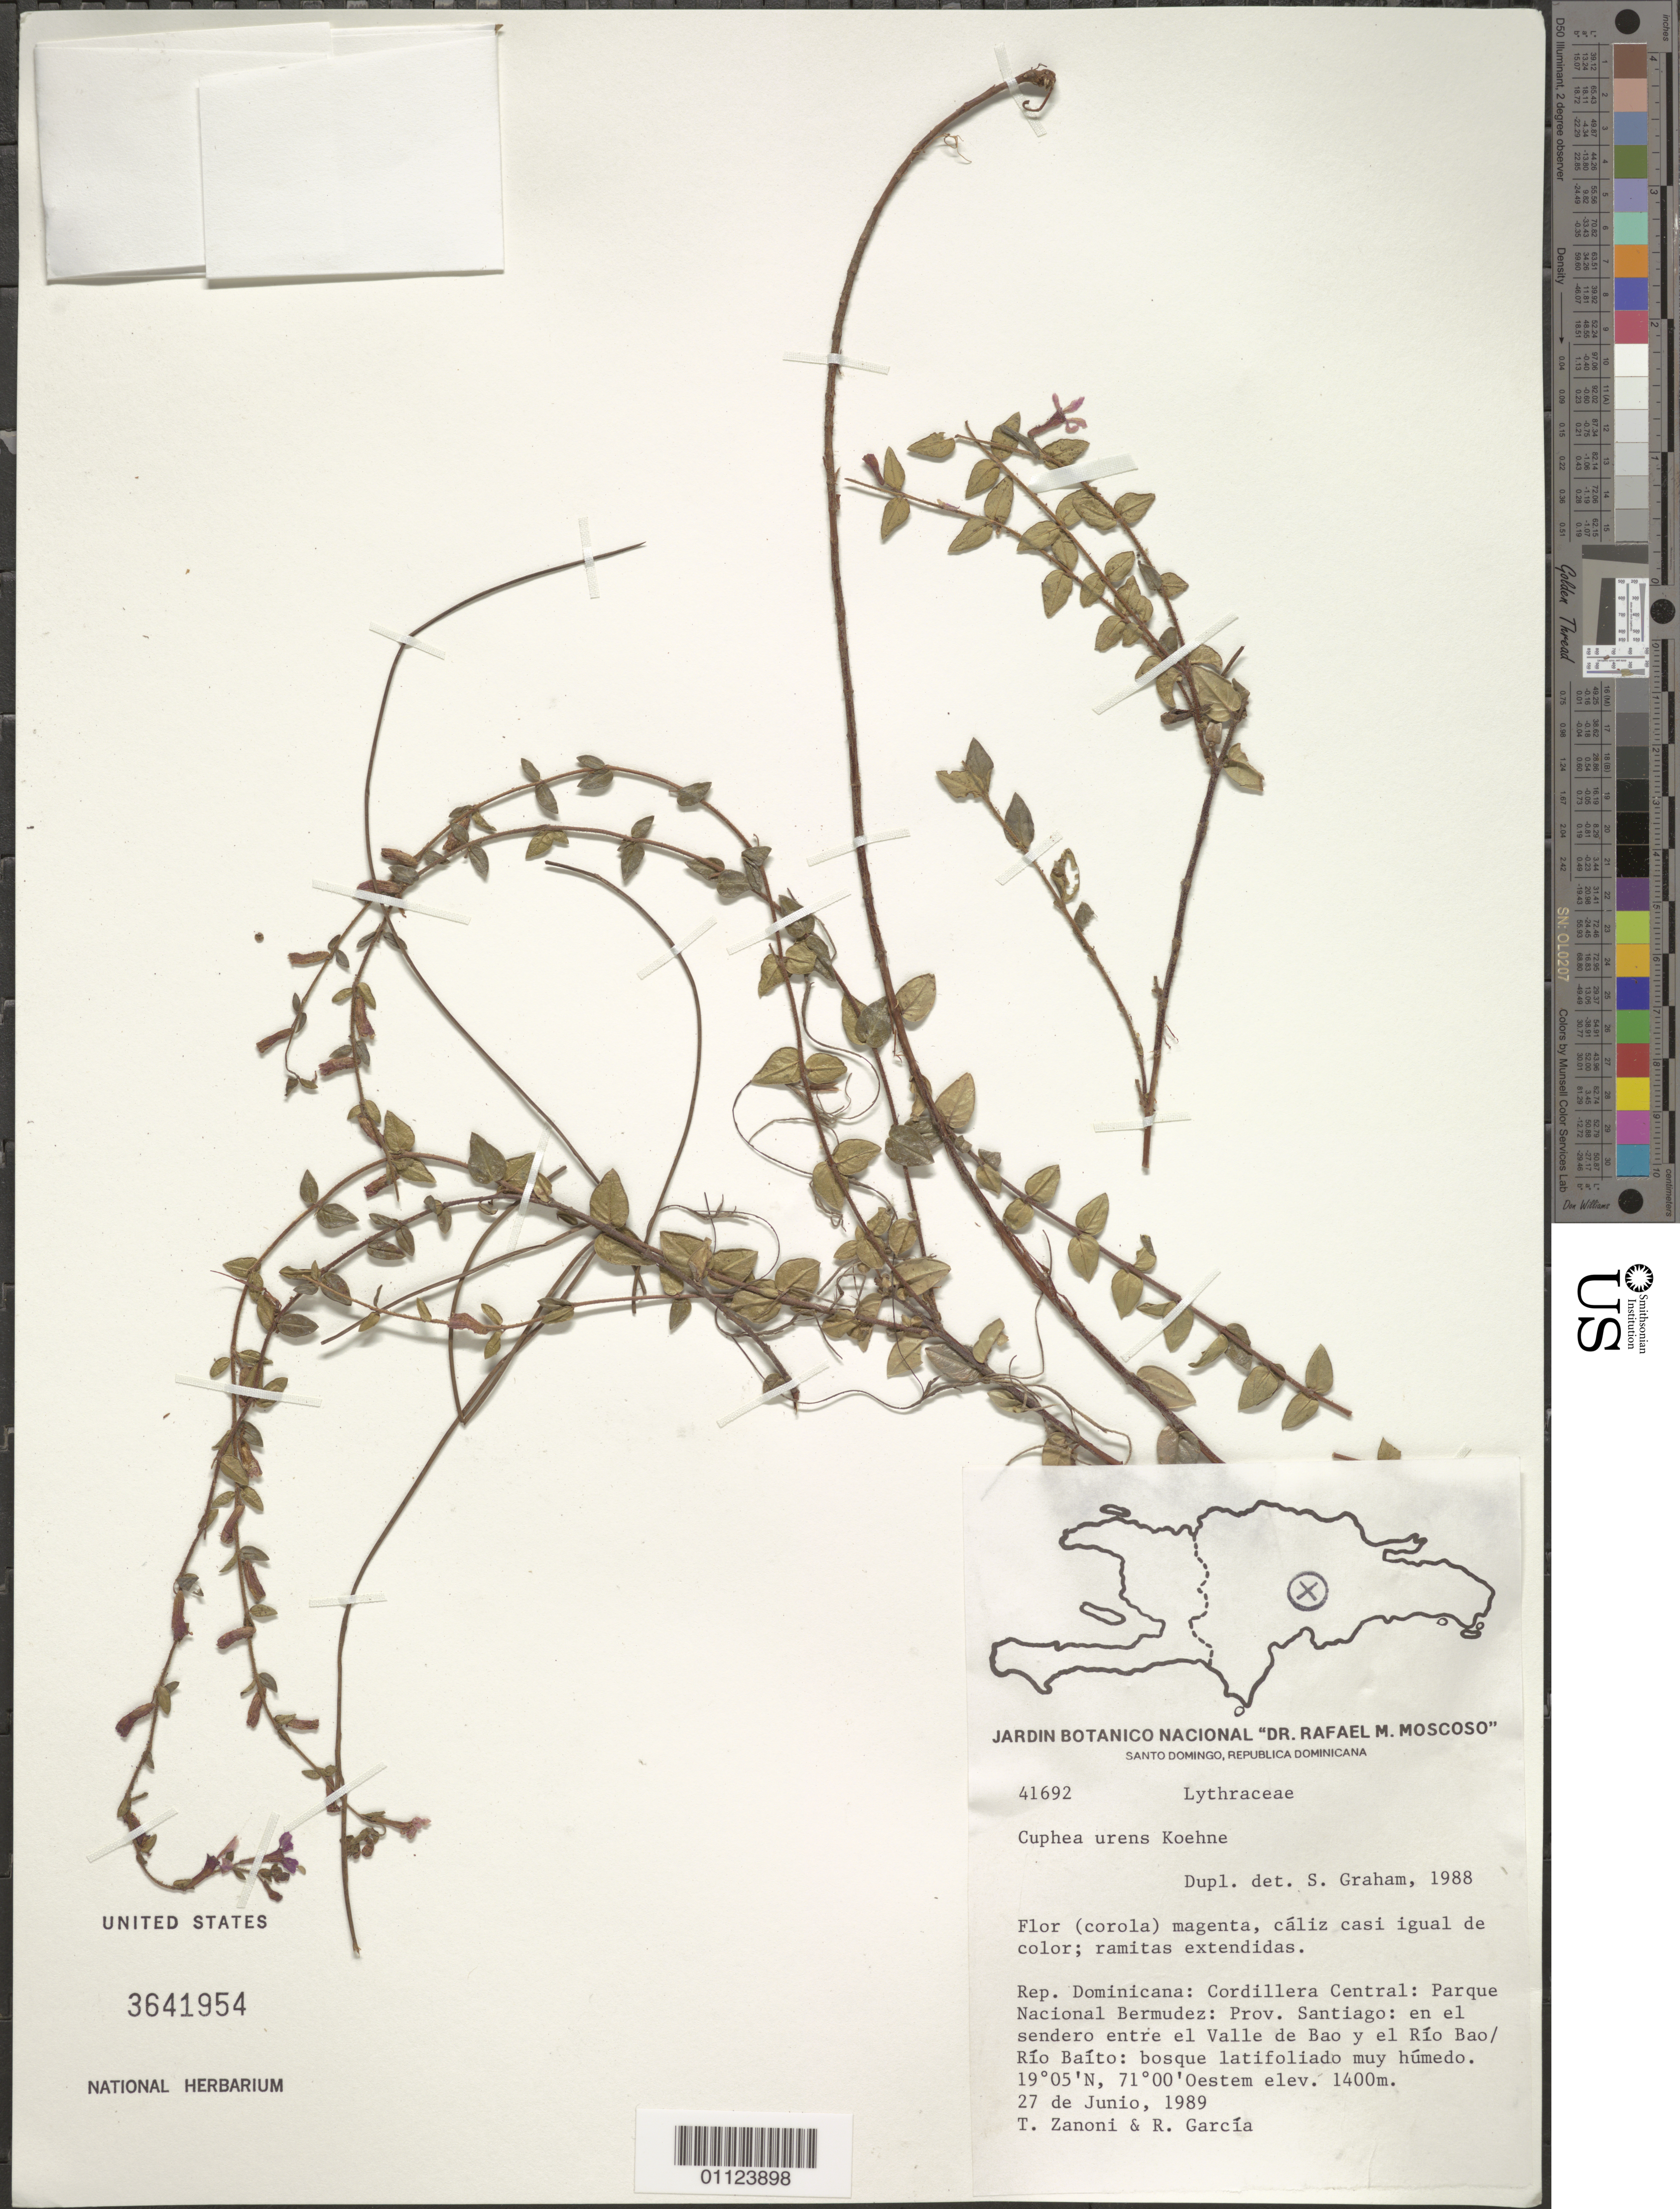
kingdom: Plantae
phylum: Tracheophyta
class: Magnoliopsida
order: Myrtales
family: Lythraceae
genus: Cuphea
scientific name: Cuphea urens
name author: Koehne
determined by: Graham, S.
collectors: T. A. Zanoni & R. Garcia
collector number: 41692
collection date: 1989-06-27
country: Dominican Republic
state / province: Santiago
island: Hispaniola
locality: Cordillera Central, Parque Nacional Bermudez, en el sendero entre el Valle de Bao y el Río Bao/Río Baíto.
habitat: Bosque latifoliado muy húmedo.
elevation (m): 1400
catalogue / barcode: US 3641954